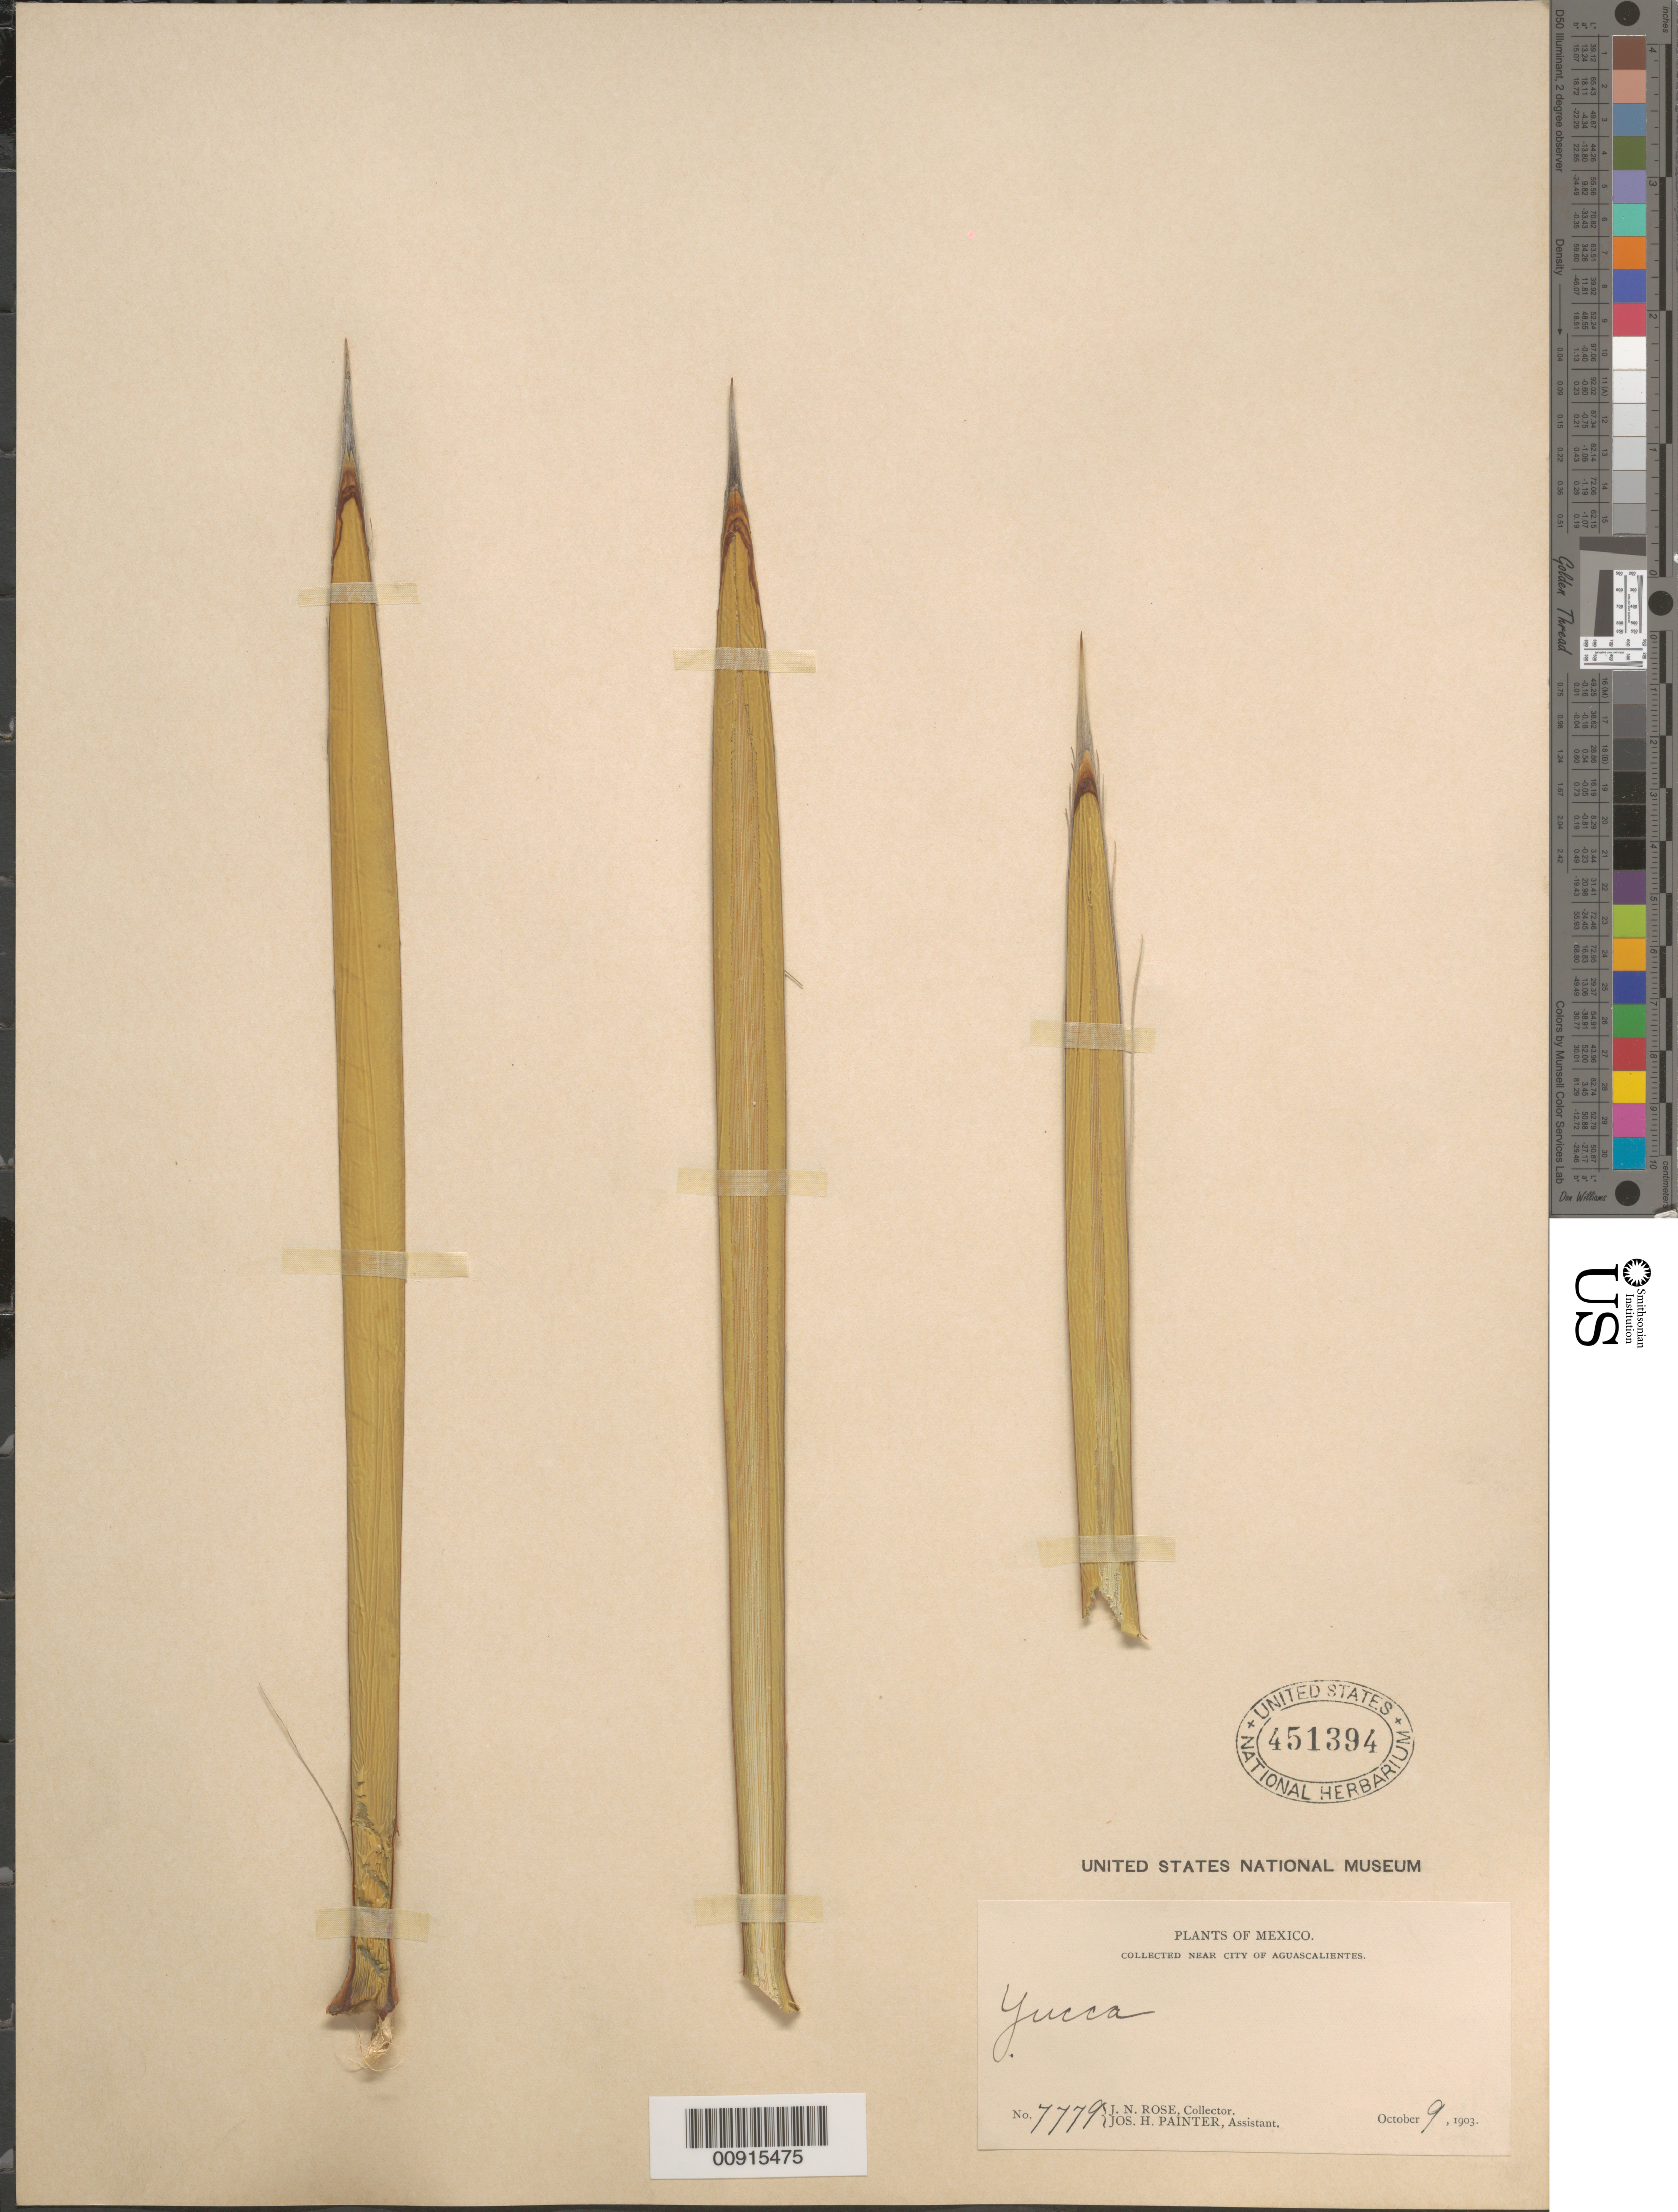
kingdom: Plantae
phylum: Tracheophyta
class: Liliopsida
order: Asparagales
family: Asparagaceae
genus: Yucca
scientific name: Yucca sp.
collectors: J. N. Rose & J. H. Painter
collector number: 7779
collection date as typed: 09 Oct 1903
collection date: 1903-10-09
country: Mexico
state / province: Aguascalientes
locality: Near city of Aguascalientes.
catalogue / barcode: US 451394